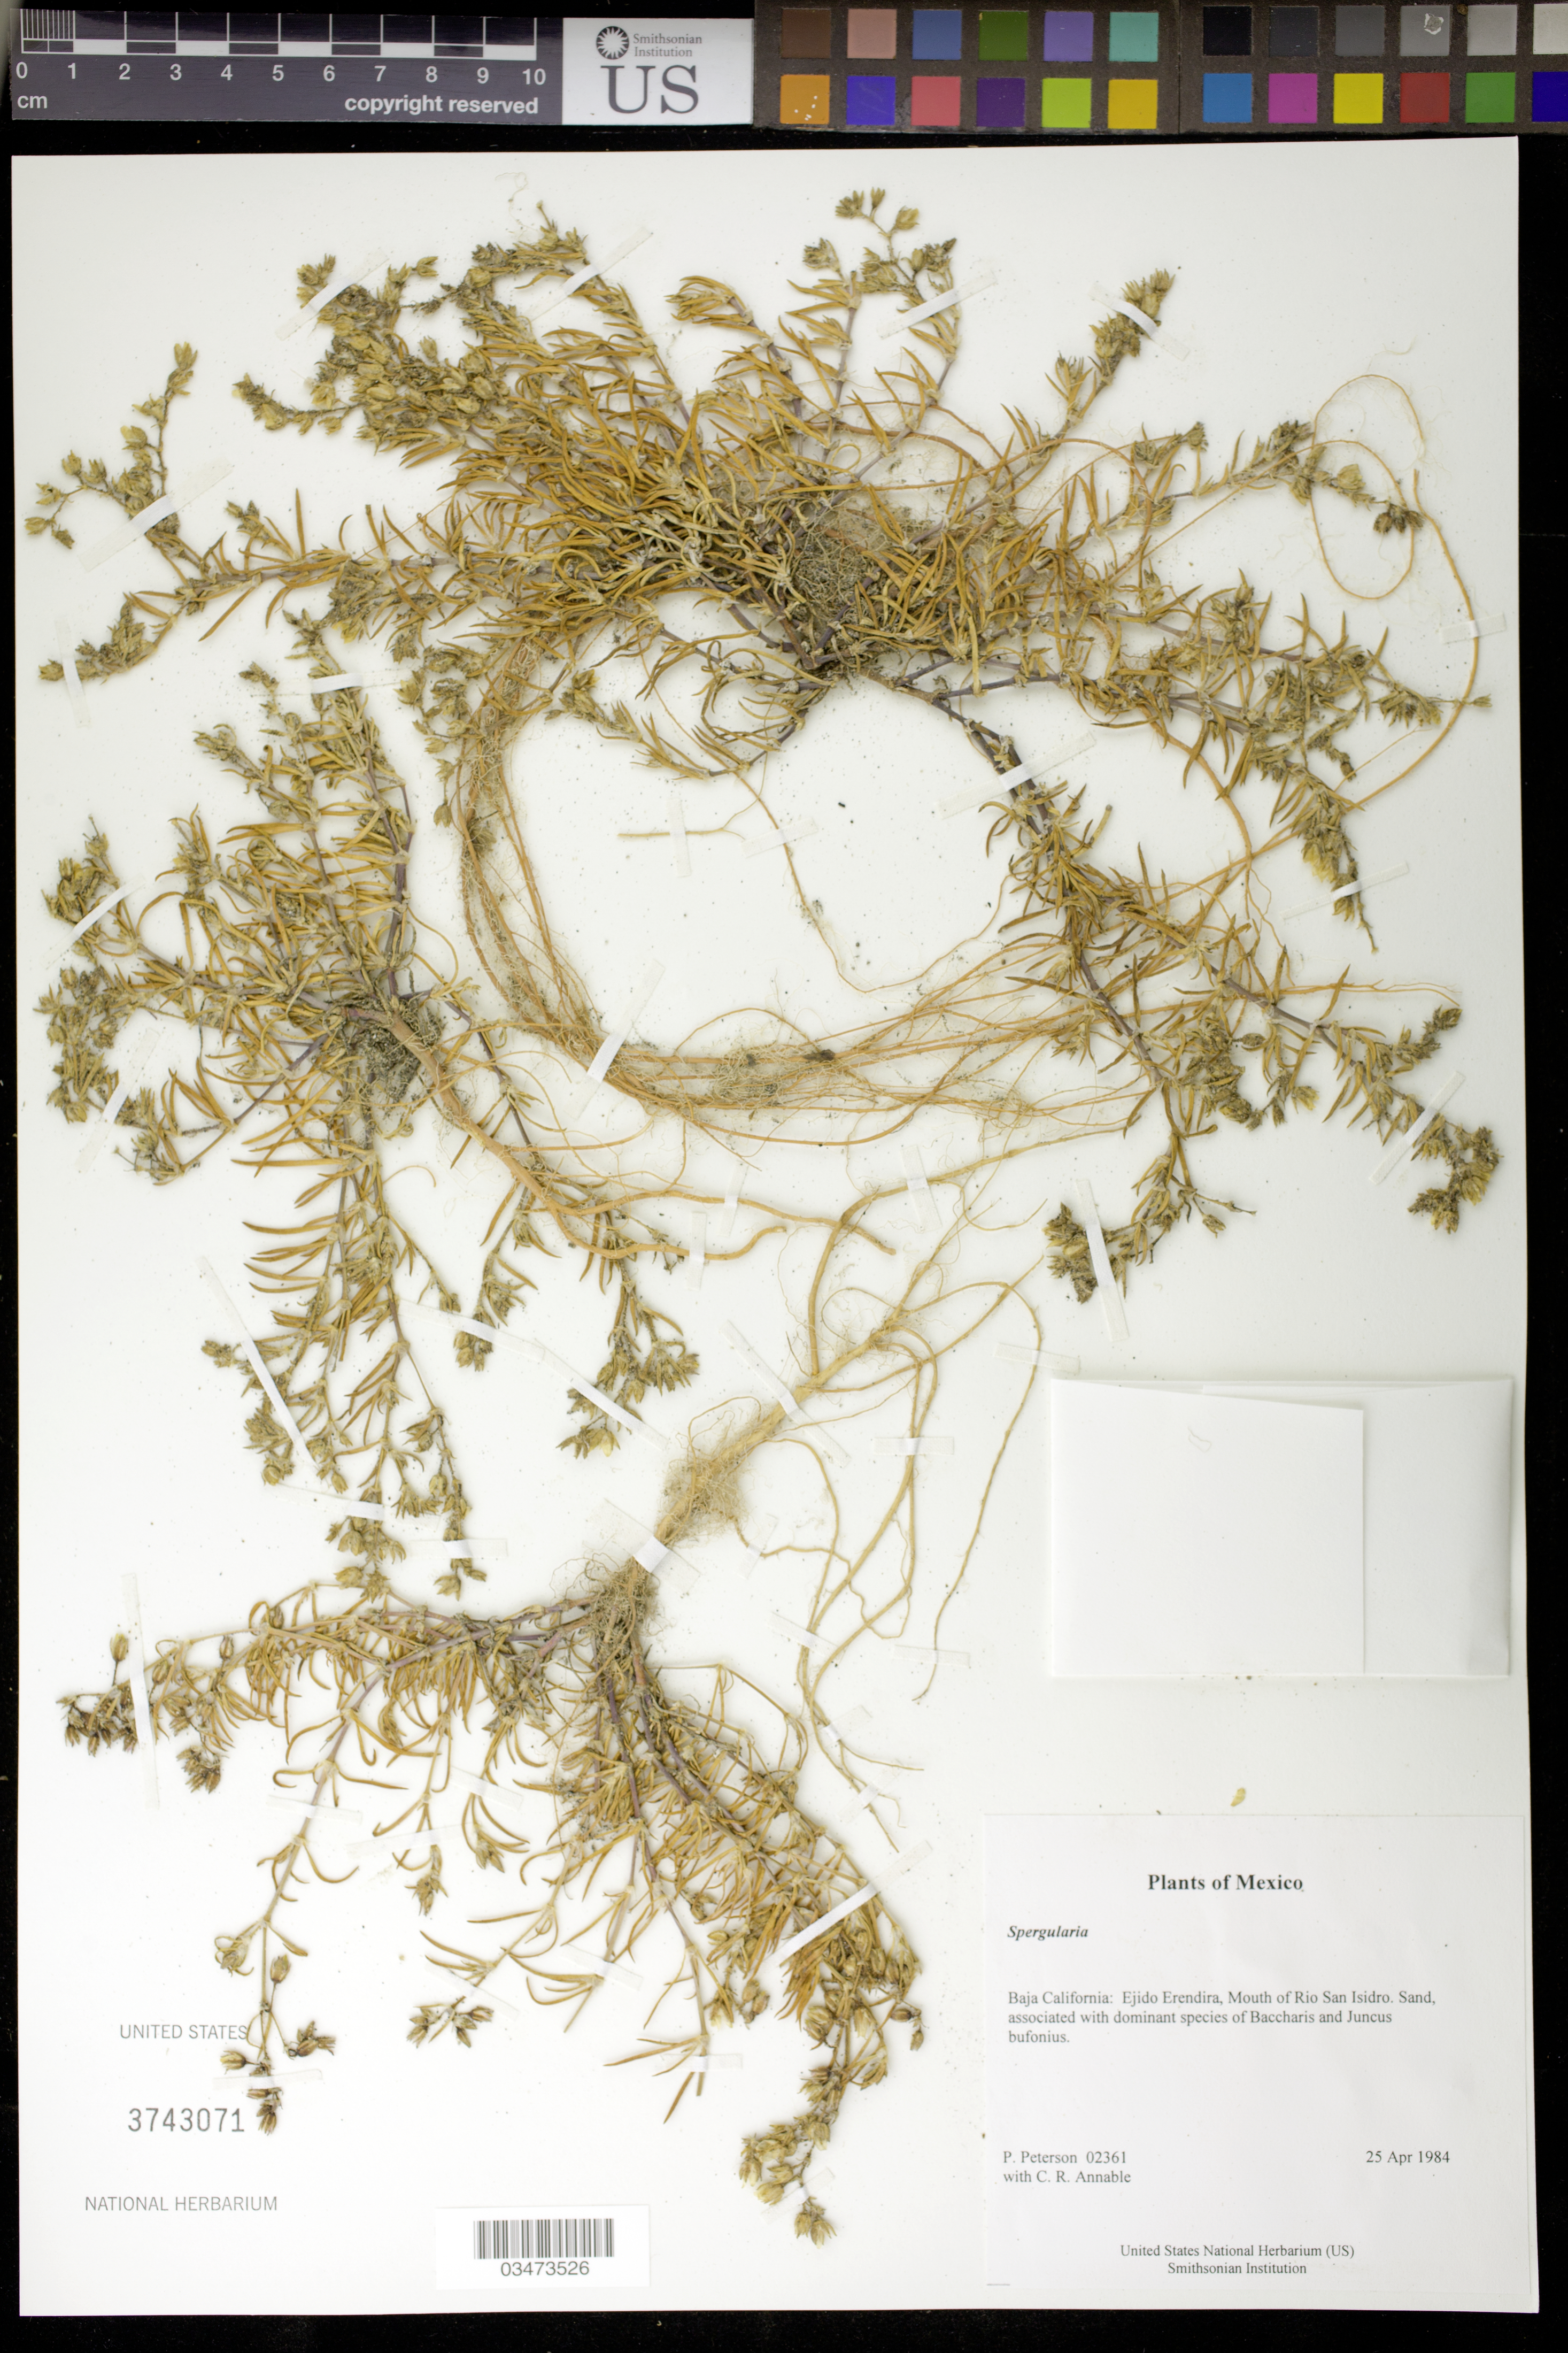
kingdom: Plantae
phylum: Tracheophyta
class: Magnoliopsida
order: Caryophyllales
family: Caryophyllaceae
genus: Spergularia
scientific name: Spergularia sp.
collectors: P. M. Peterson & C. R. Annable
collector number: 02361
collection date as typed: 25 Apr 1984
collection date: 1984-04-25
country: Mexico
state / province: Baja California Norte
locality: Ejido Erendira, Mouth of Rio San Isidro.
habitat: Sand, associated with dominant species of Baccharis and Juncus bufonius.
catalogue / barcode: US 3743071